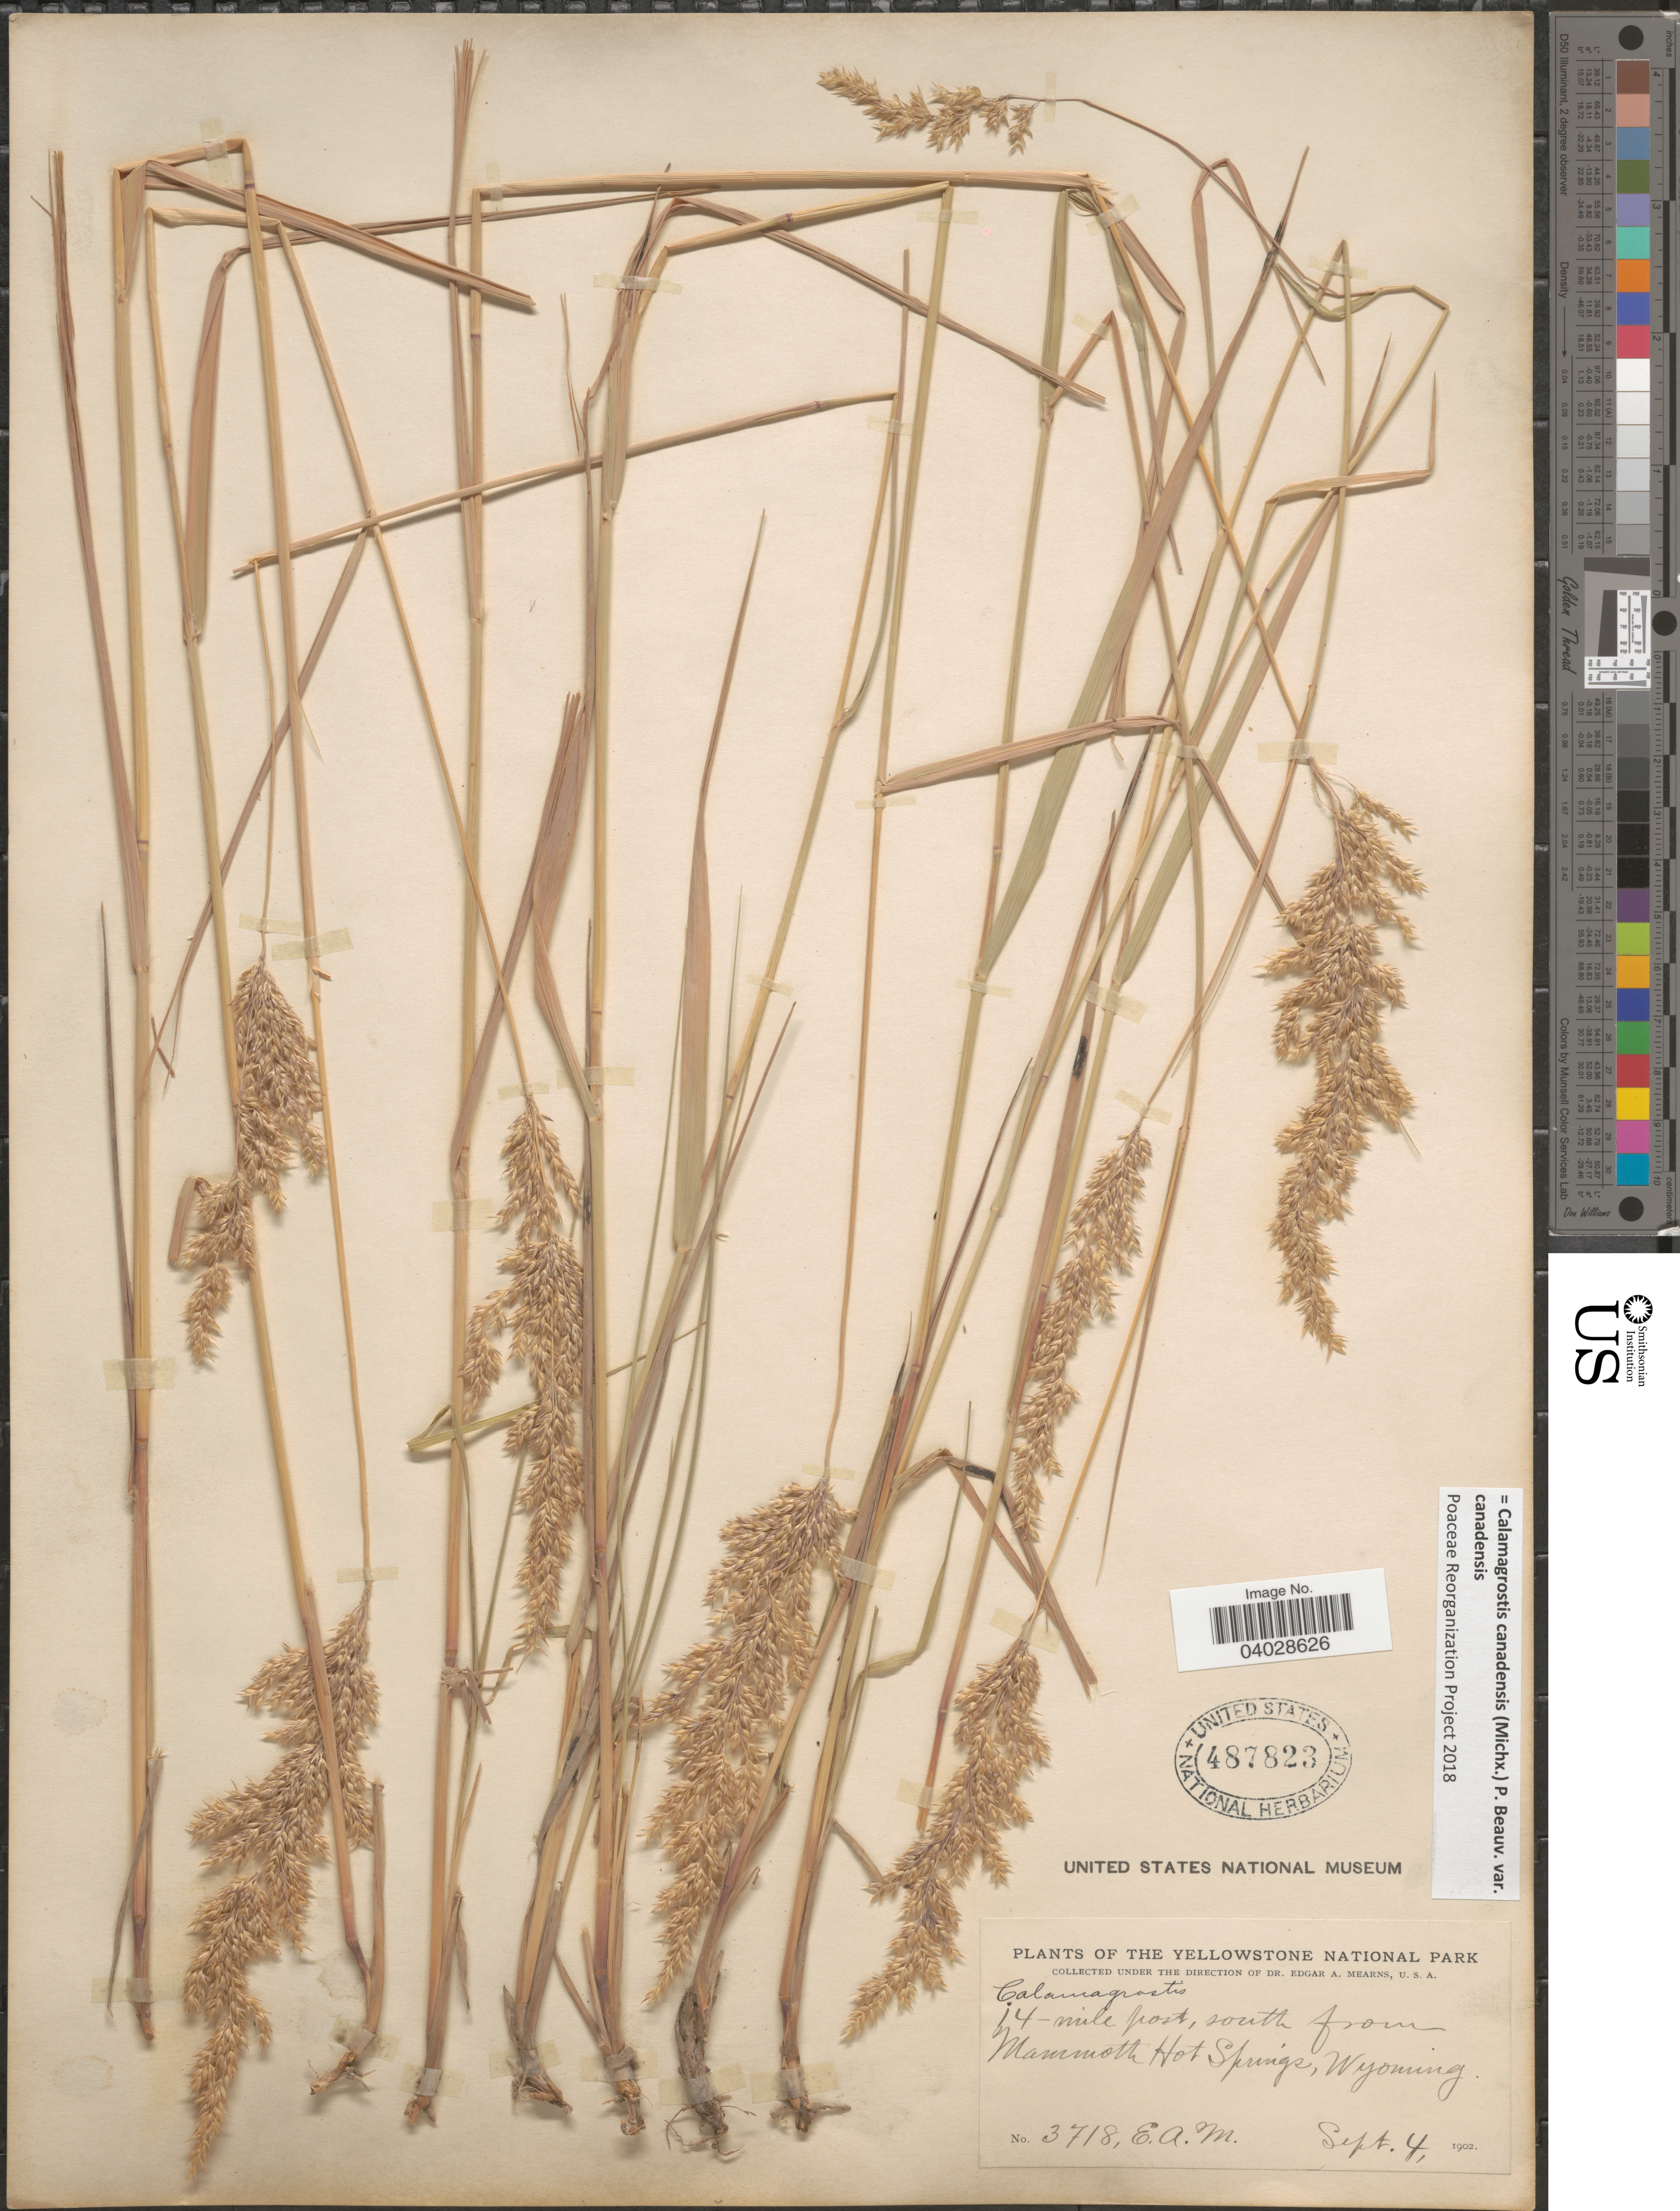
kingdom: Plantae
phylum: Tracheophyta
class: Liliopsida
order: Poales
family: Poaceae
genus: Calamagrostis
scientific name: Calamagrostis canadensis var. canadensis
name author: (Michx.) P. Beauv.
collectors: E. A. Mearns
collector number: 3718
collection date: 1902-09-04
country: United States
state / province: Wyoming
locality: The Yellowstone National Park. 14-mile post, south from Mammoth Hot Springs.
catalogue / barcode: US 487823